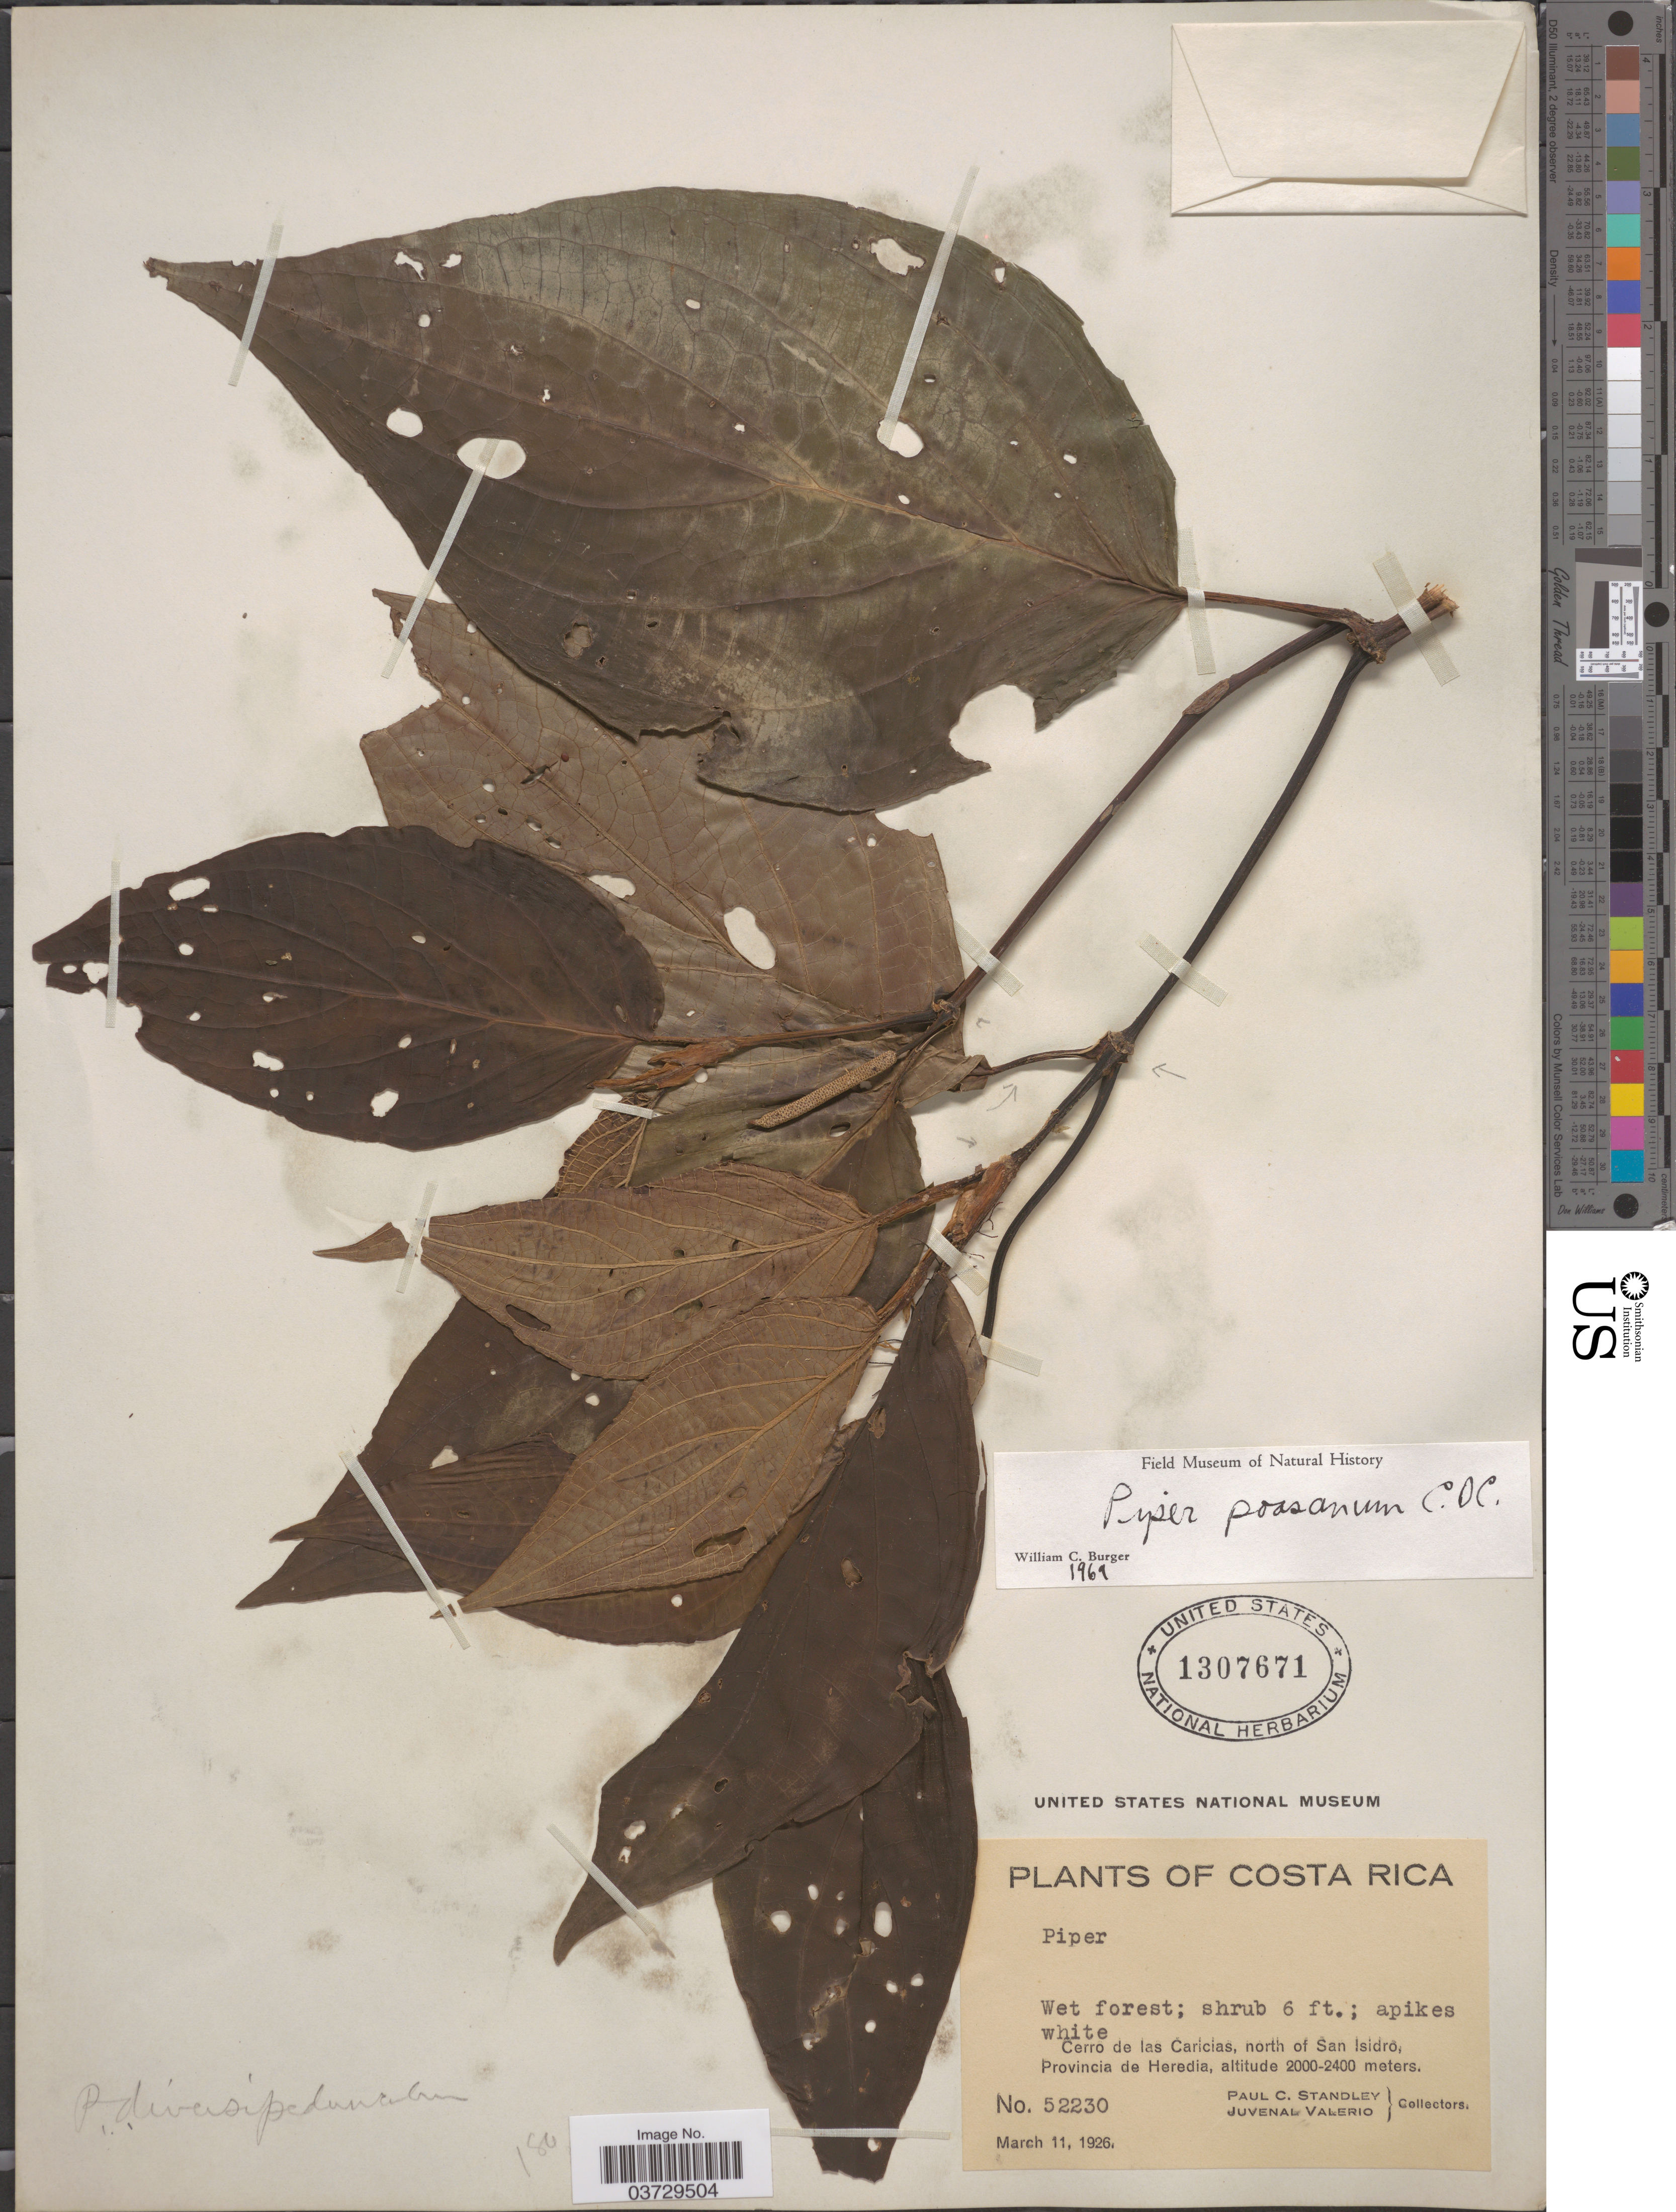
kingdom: Plantae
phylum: Tracheophyta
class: Magnoliopsida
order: Piperales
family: Piperaceae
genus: Piper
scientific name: Piper poasanum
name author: C. DC.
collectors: P. C. Standley & J. Valerio R.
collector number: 52230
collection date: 1926-03-11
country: Costa Rica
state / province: Heredia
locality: Cerro de las Caricias, north of San Isidro.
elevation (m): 2000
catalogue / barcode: US 1307671